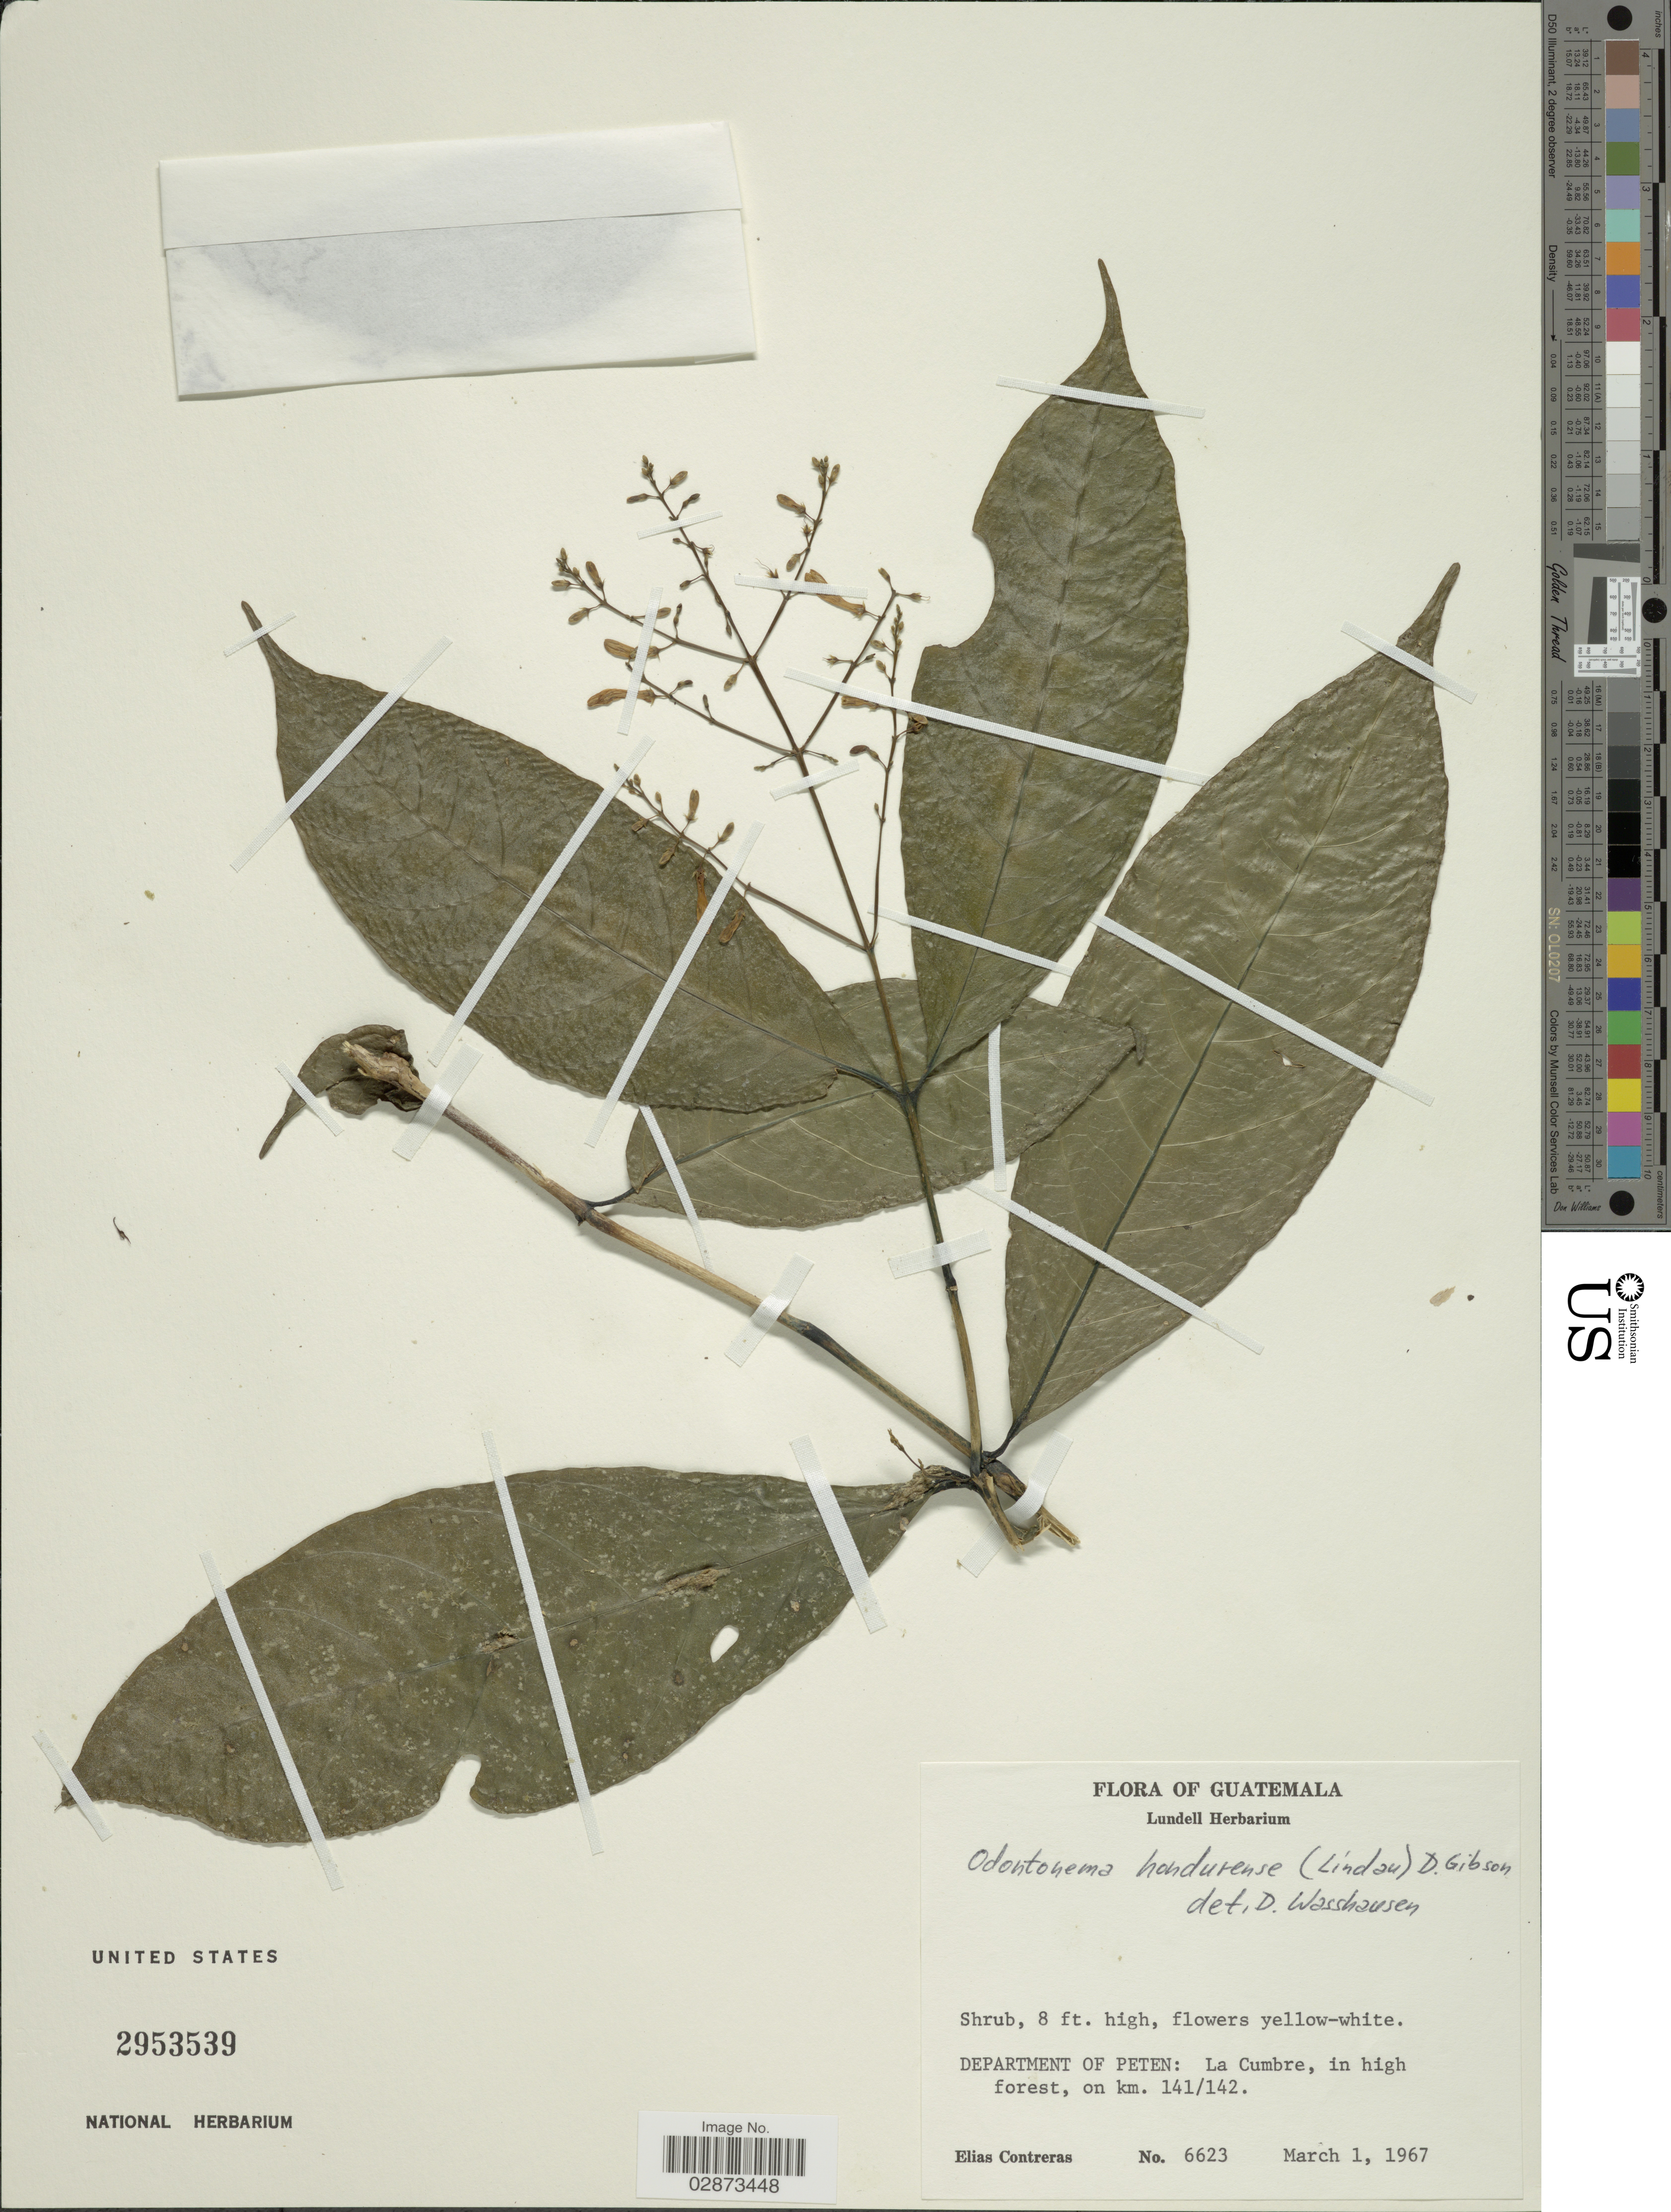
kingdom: Plantae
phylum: Tracheophyta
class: Magnoliopsida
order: Lamiales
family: Acanthaceae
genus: Odontonema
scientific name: Odontonema hondurensis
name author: (Lindau) D.N. Gibson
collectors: E. Contreras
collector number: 6623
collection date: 1967-03-01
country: Guatemala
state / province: El Petén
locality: Department of Peten: La Cumbre, in high forest, on km. 141/142.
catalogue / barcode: US 2953539